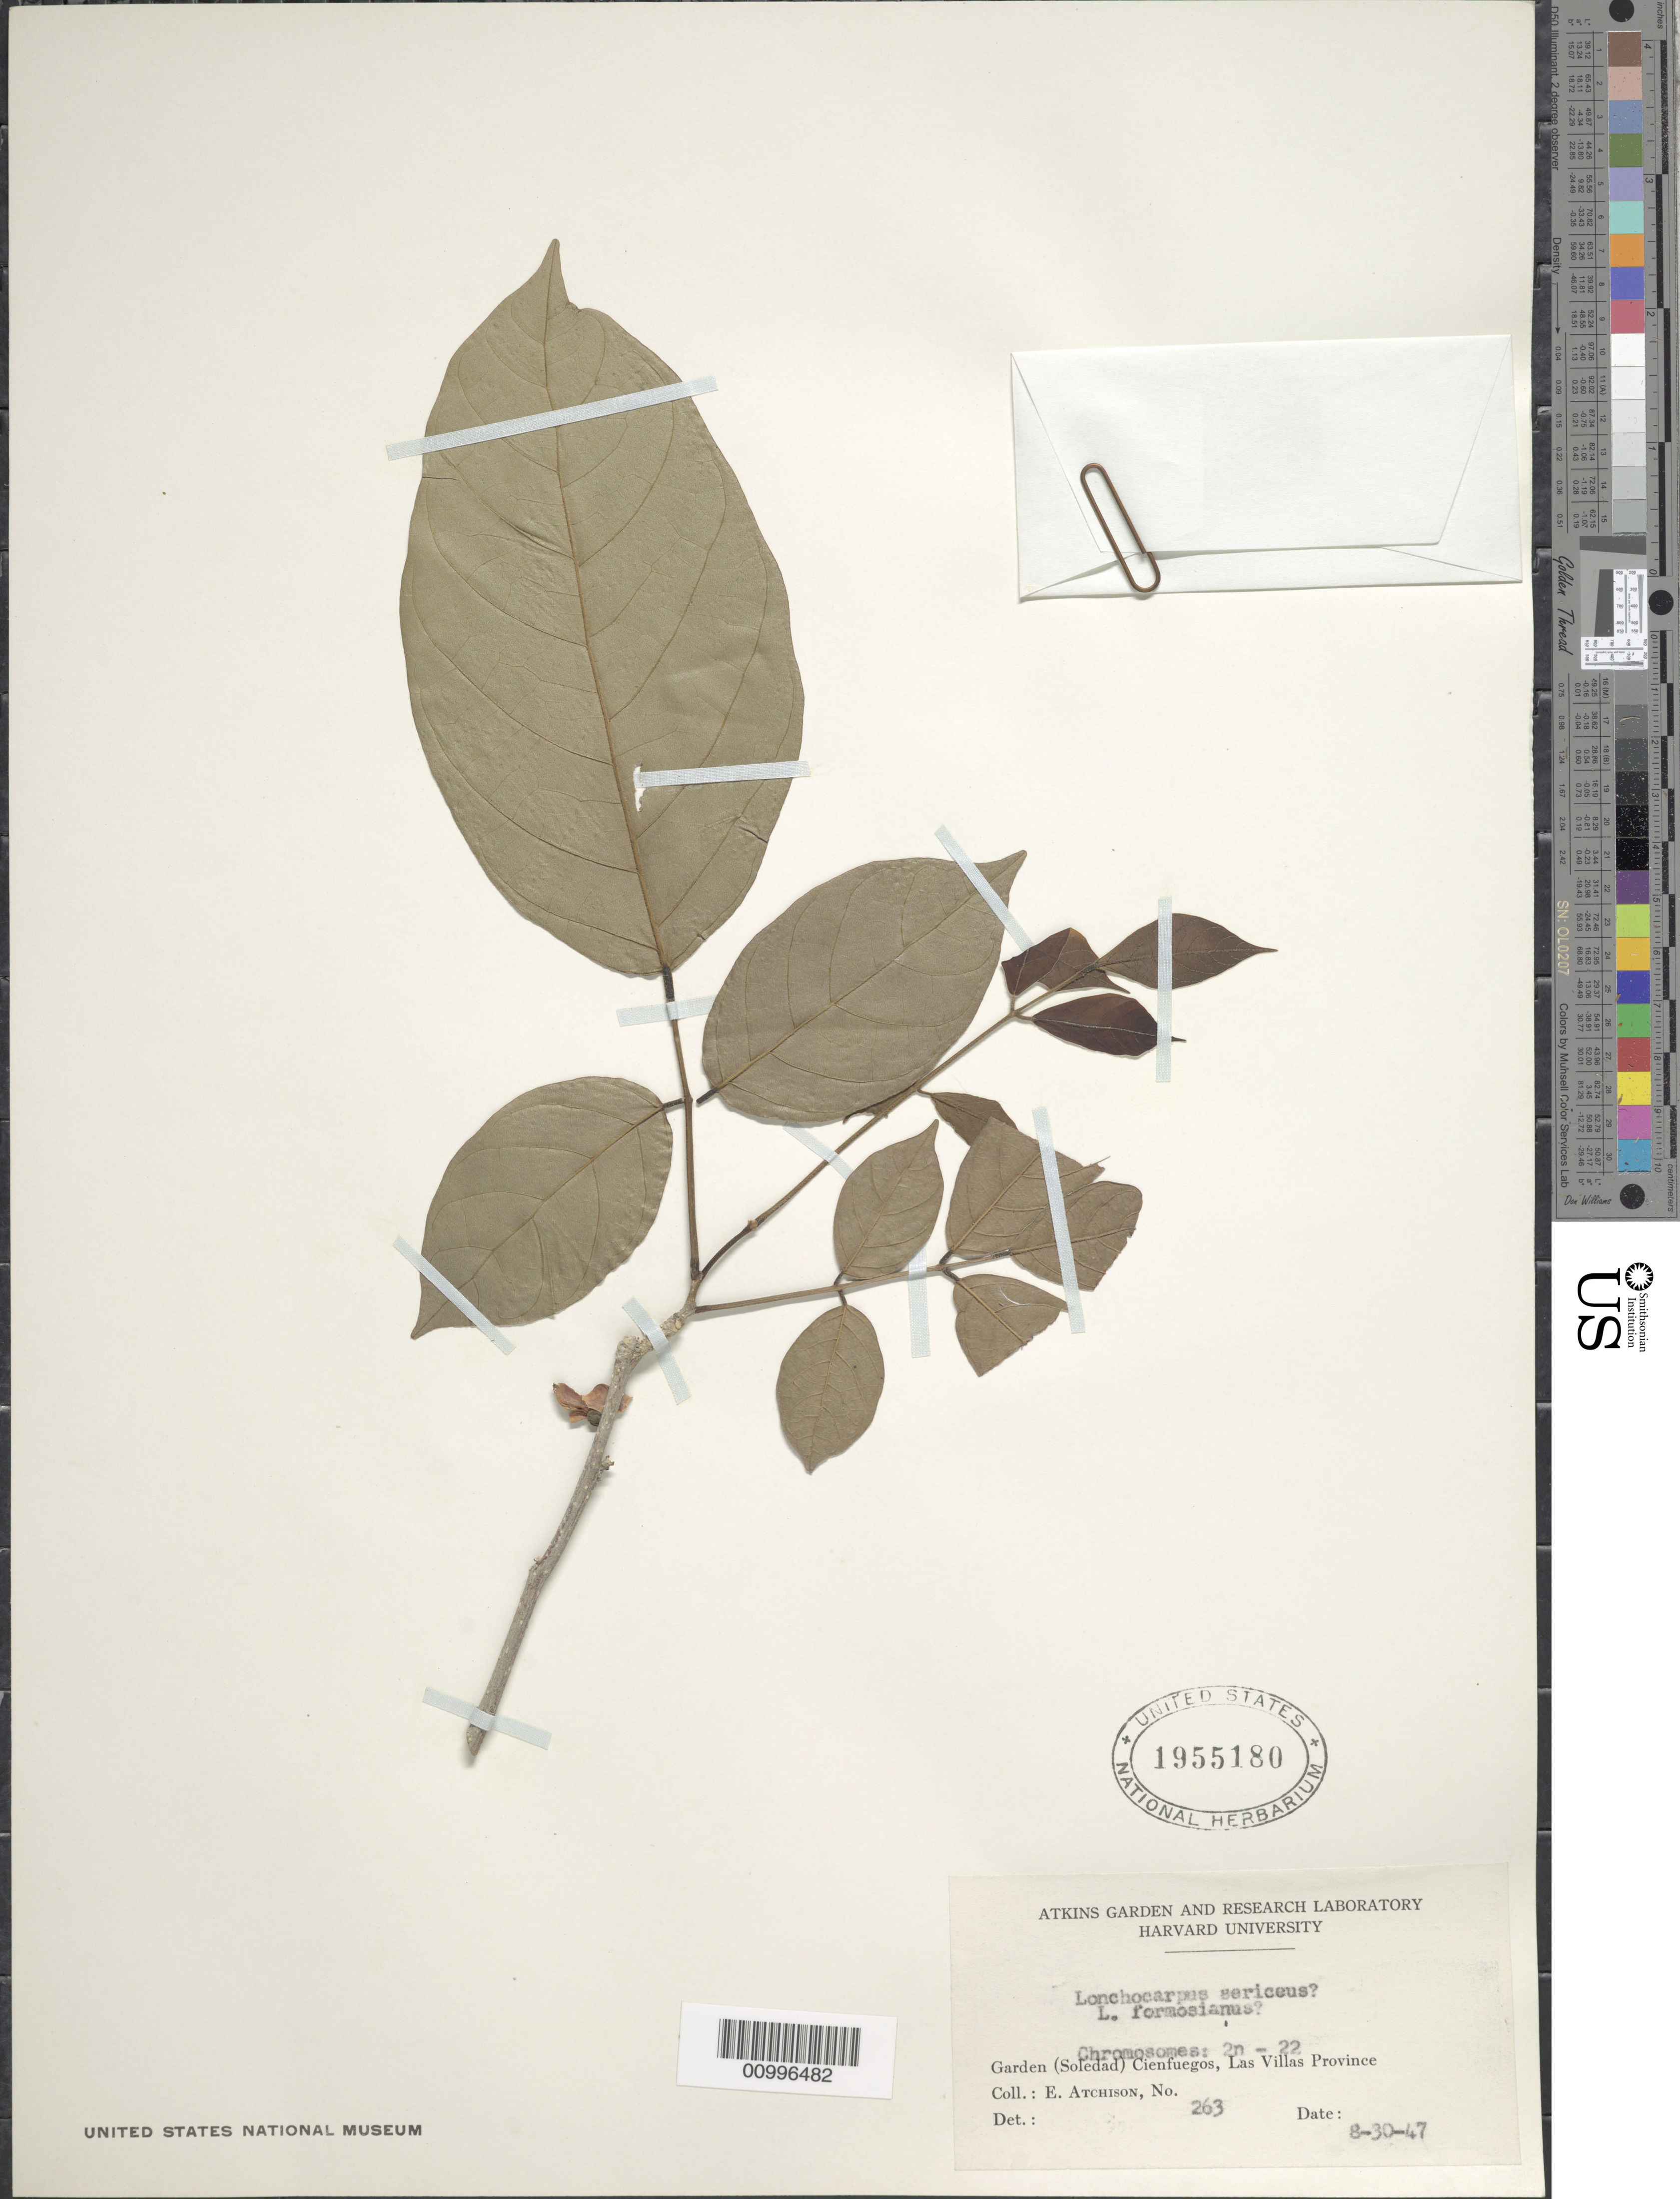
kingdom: Plantae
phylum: Tracheophyta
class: Magnoliopsida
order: Fabales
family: Fabaceae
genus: Lonchocarpus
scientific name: Lonchocarpus sericeus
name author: (Poir.) Kunth ex DC.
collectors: E. Atchison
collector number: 263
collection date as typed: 30 Aug 1947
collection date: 1947-08-30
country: Cuba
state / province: Cienfuegos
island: Cuba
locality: Cienfuegos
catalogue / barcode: US 1955180